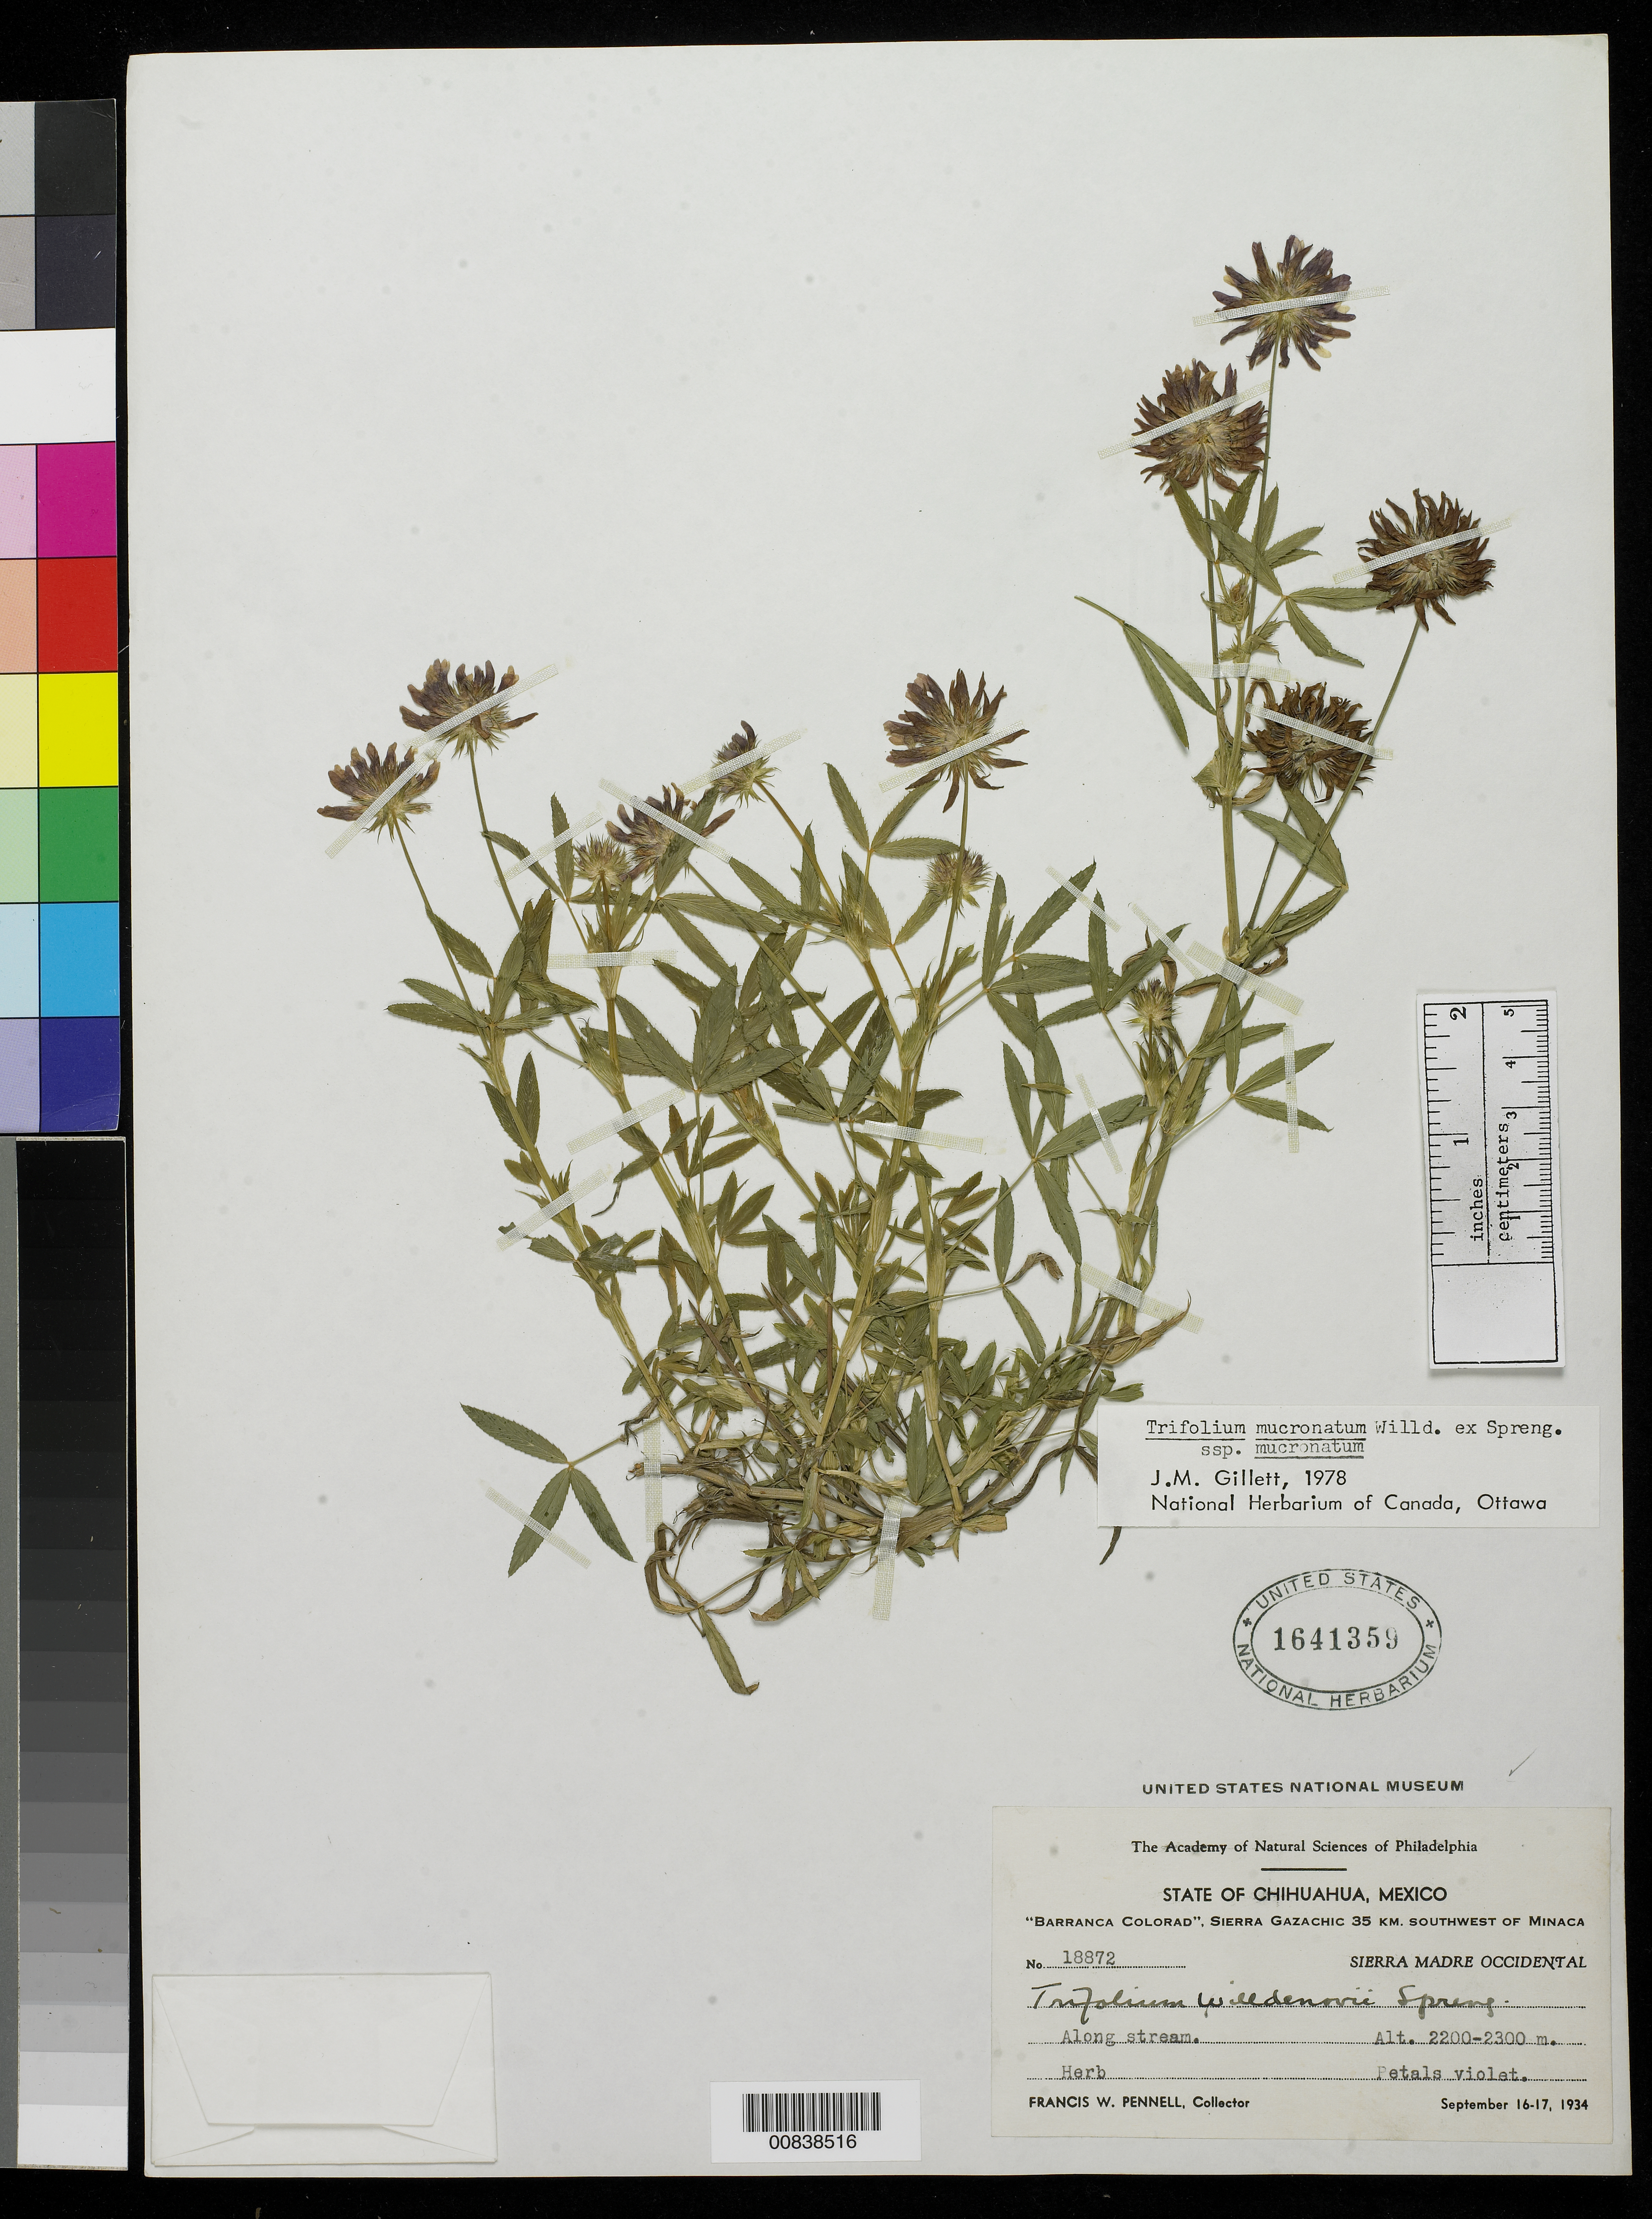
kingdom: Plantae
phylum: Tracheophyta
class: Magnoliopsida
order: Fabales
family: Fabaceae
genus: Trifolium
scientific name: Trifolium mucronatum subsp. mucronatum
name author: Willd. ex Spreng.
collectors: F. W. Pennell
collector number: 18872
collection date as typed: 16 Sep 1934 to 17 Sep 1934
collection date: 1934-09-16/1934-09-17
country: Mexico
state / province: Chihuahua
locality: Barranca Colorad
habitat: Along stream.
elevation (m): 2300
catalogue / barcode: US 1641359